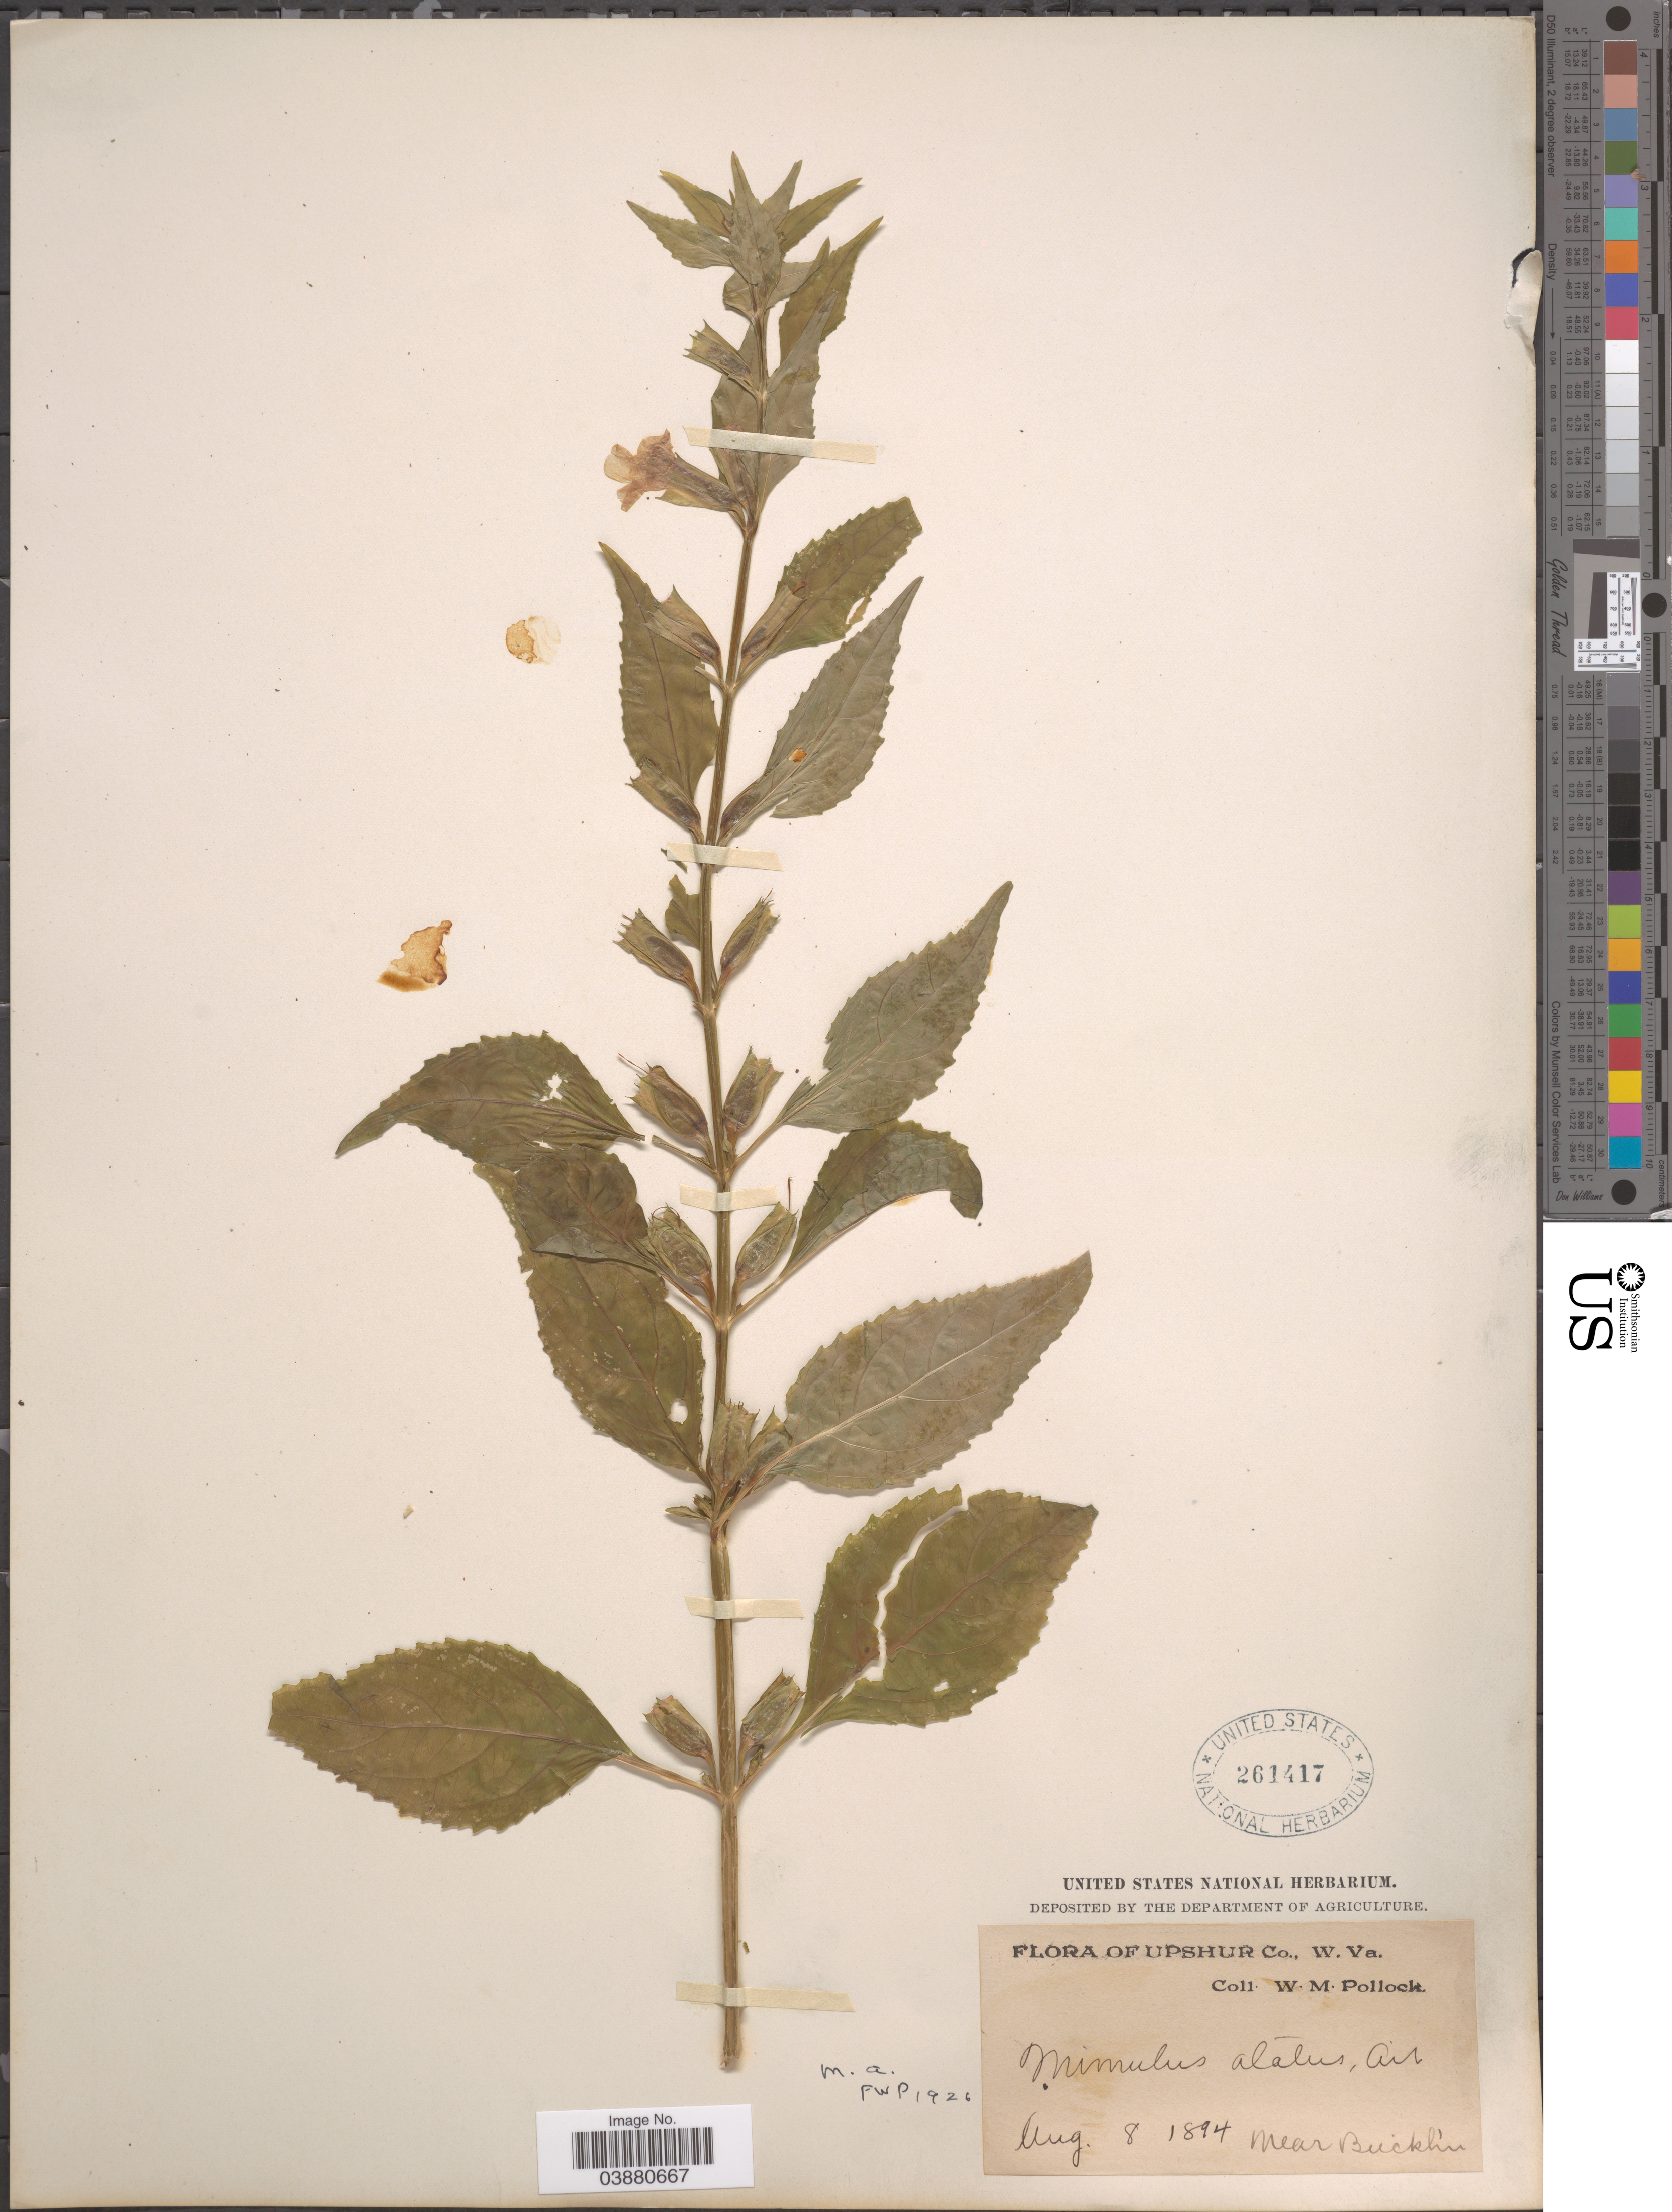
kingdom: Plantae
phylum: Tracheophyta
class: Magnoliopsida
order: Lamiales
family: Phrymaceae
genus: Mimulus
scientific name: Mimulus alatus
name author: Aiton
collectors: W. M. Pollock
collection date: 1894-08-08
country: United States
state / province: West Virginia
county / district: Upshur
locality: Near Bucklin.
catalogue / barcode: US 261417